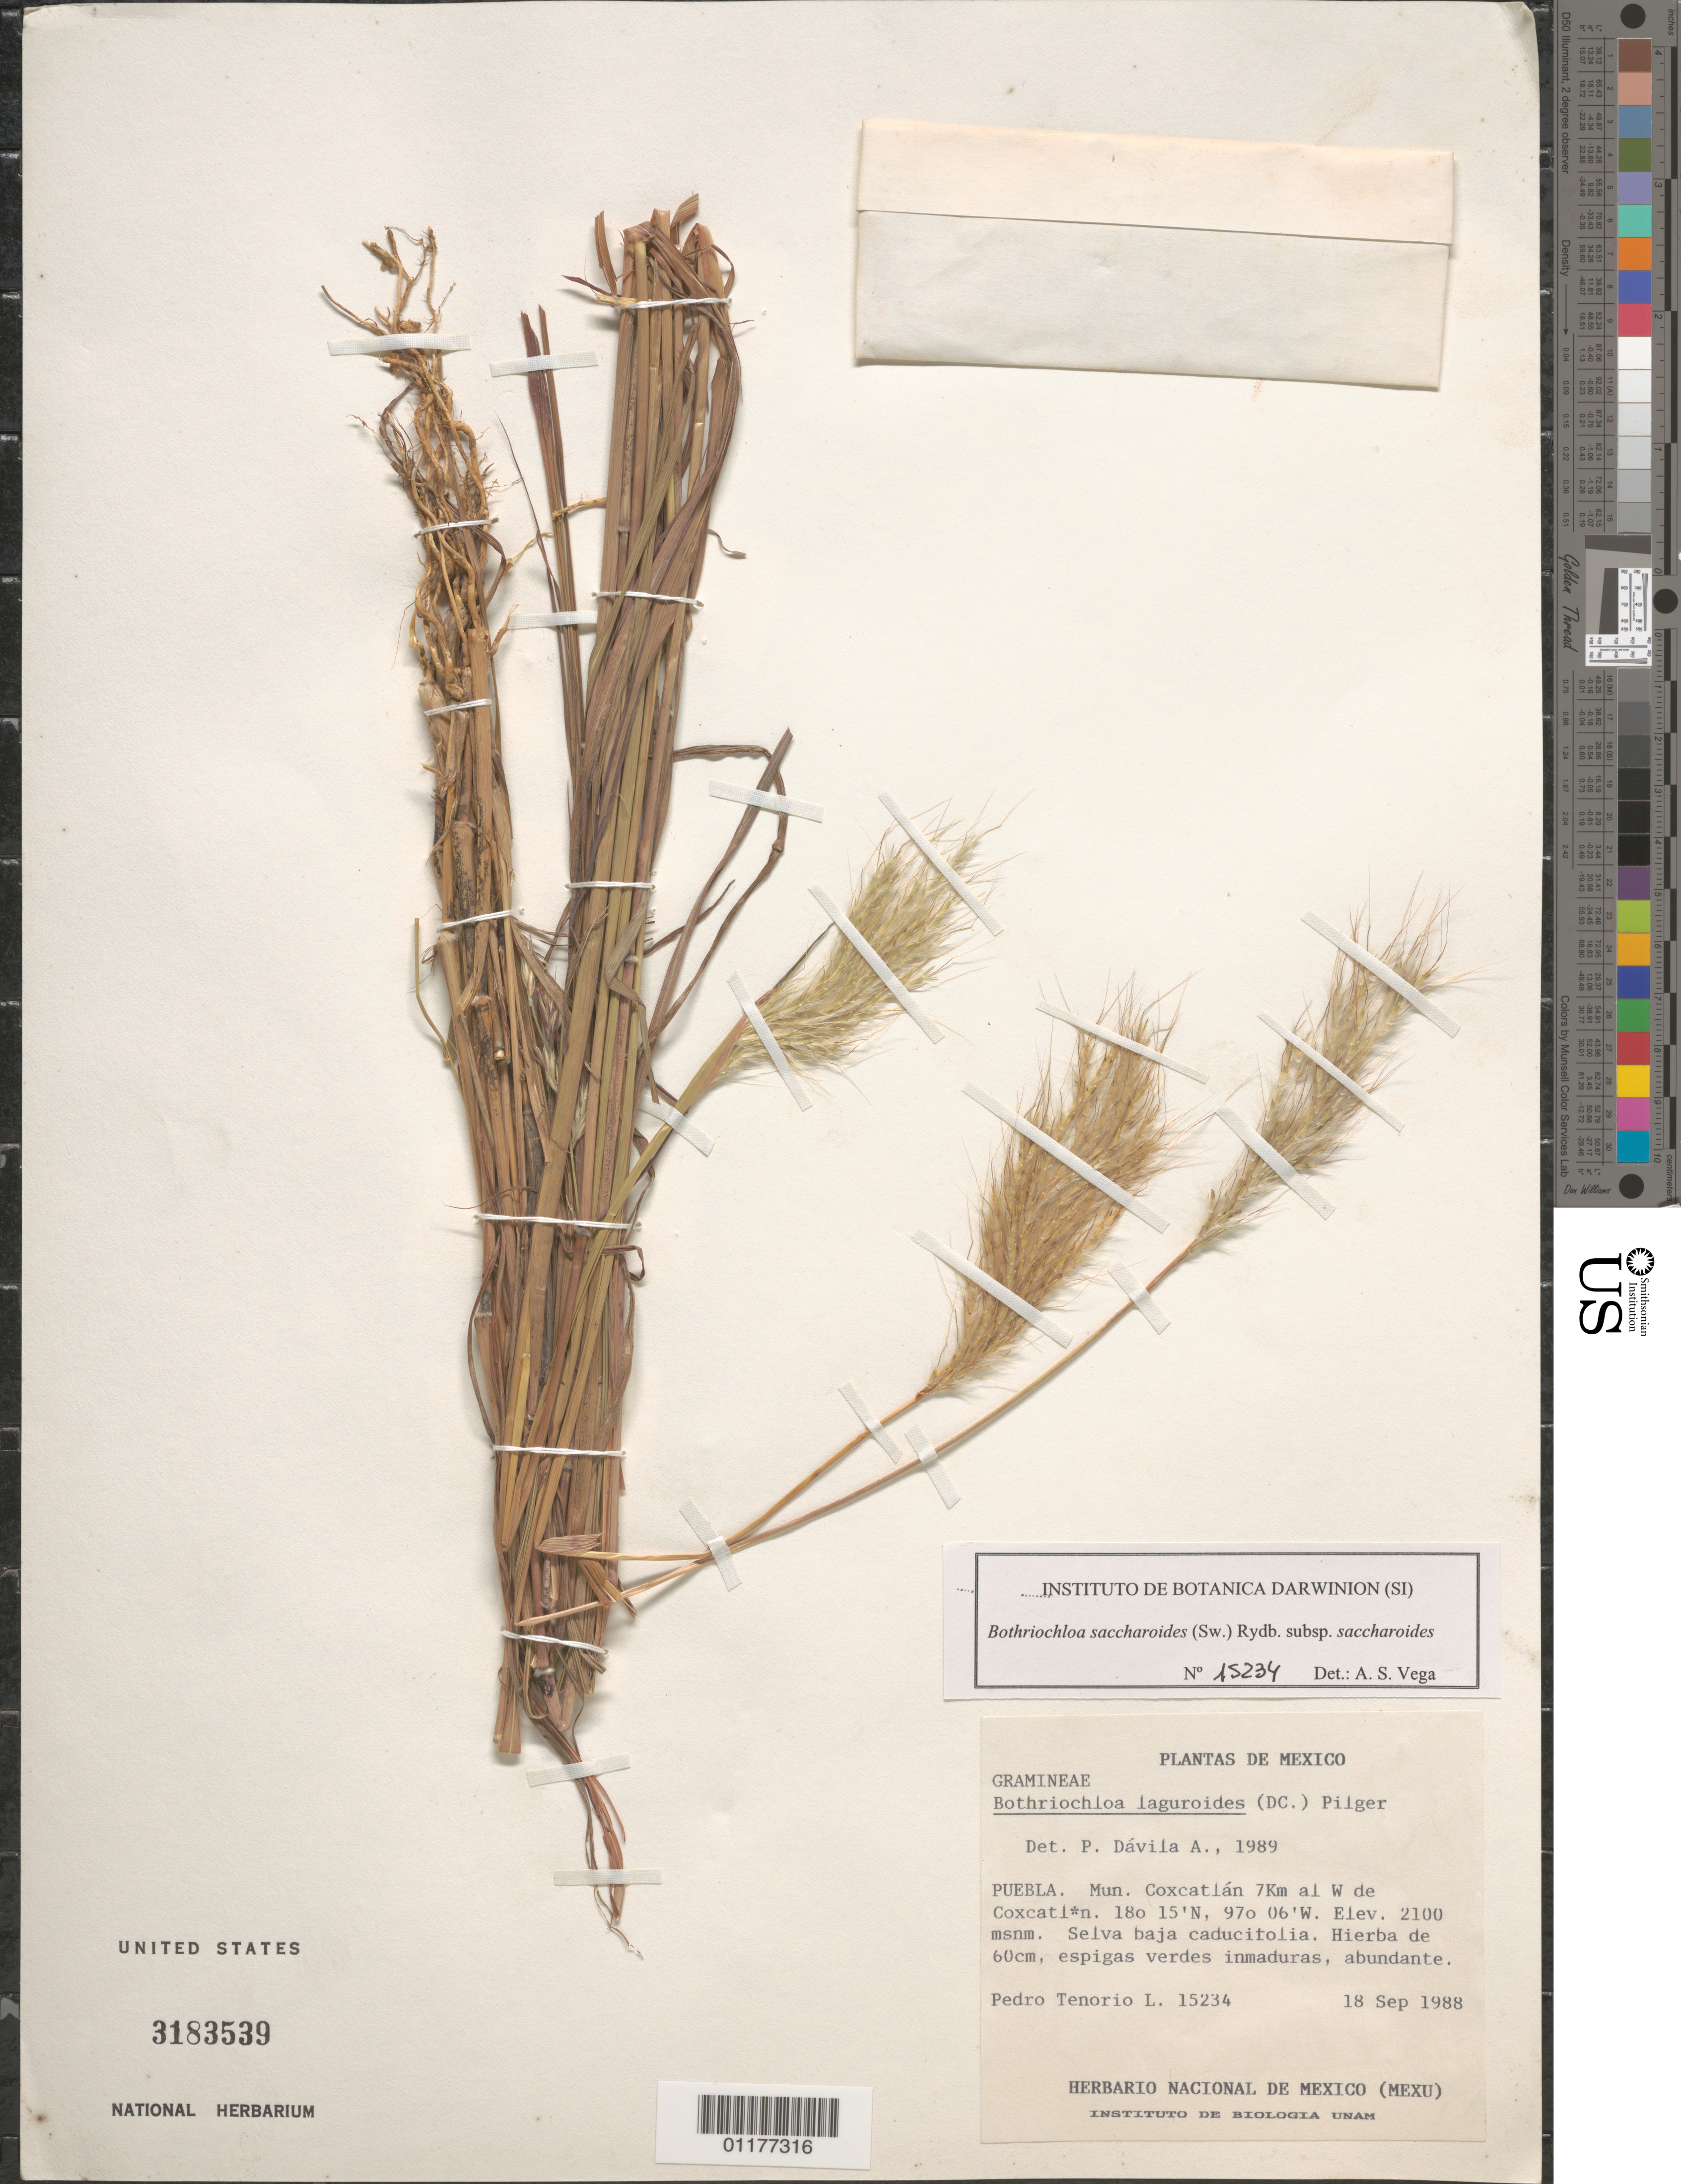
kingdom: Plantae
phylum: Tracheophyta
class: Liliopsida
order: Poales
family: Poaceae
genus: Bothriochloa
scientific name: Bothriochloa saccharoides subsp. saccharoides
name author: (Sw.) Rydb.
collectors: P. Tenorio L.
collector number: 15234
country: Mexico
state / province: Puebla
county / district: Coxcatlán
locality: W of Coxcatlan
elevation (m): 2100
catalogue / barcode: US 3183539